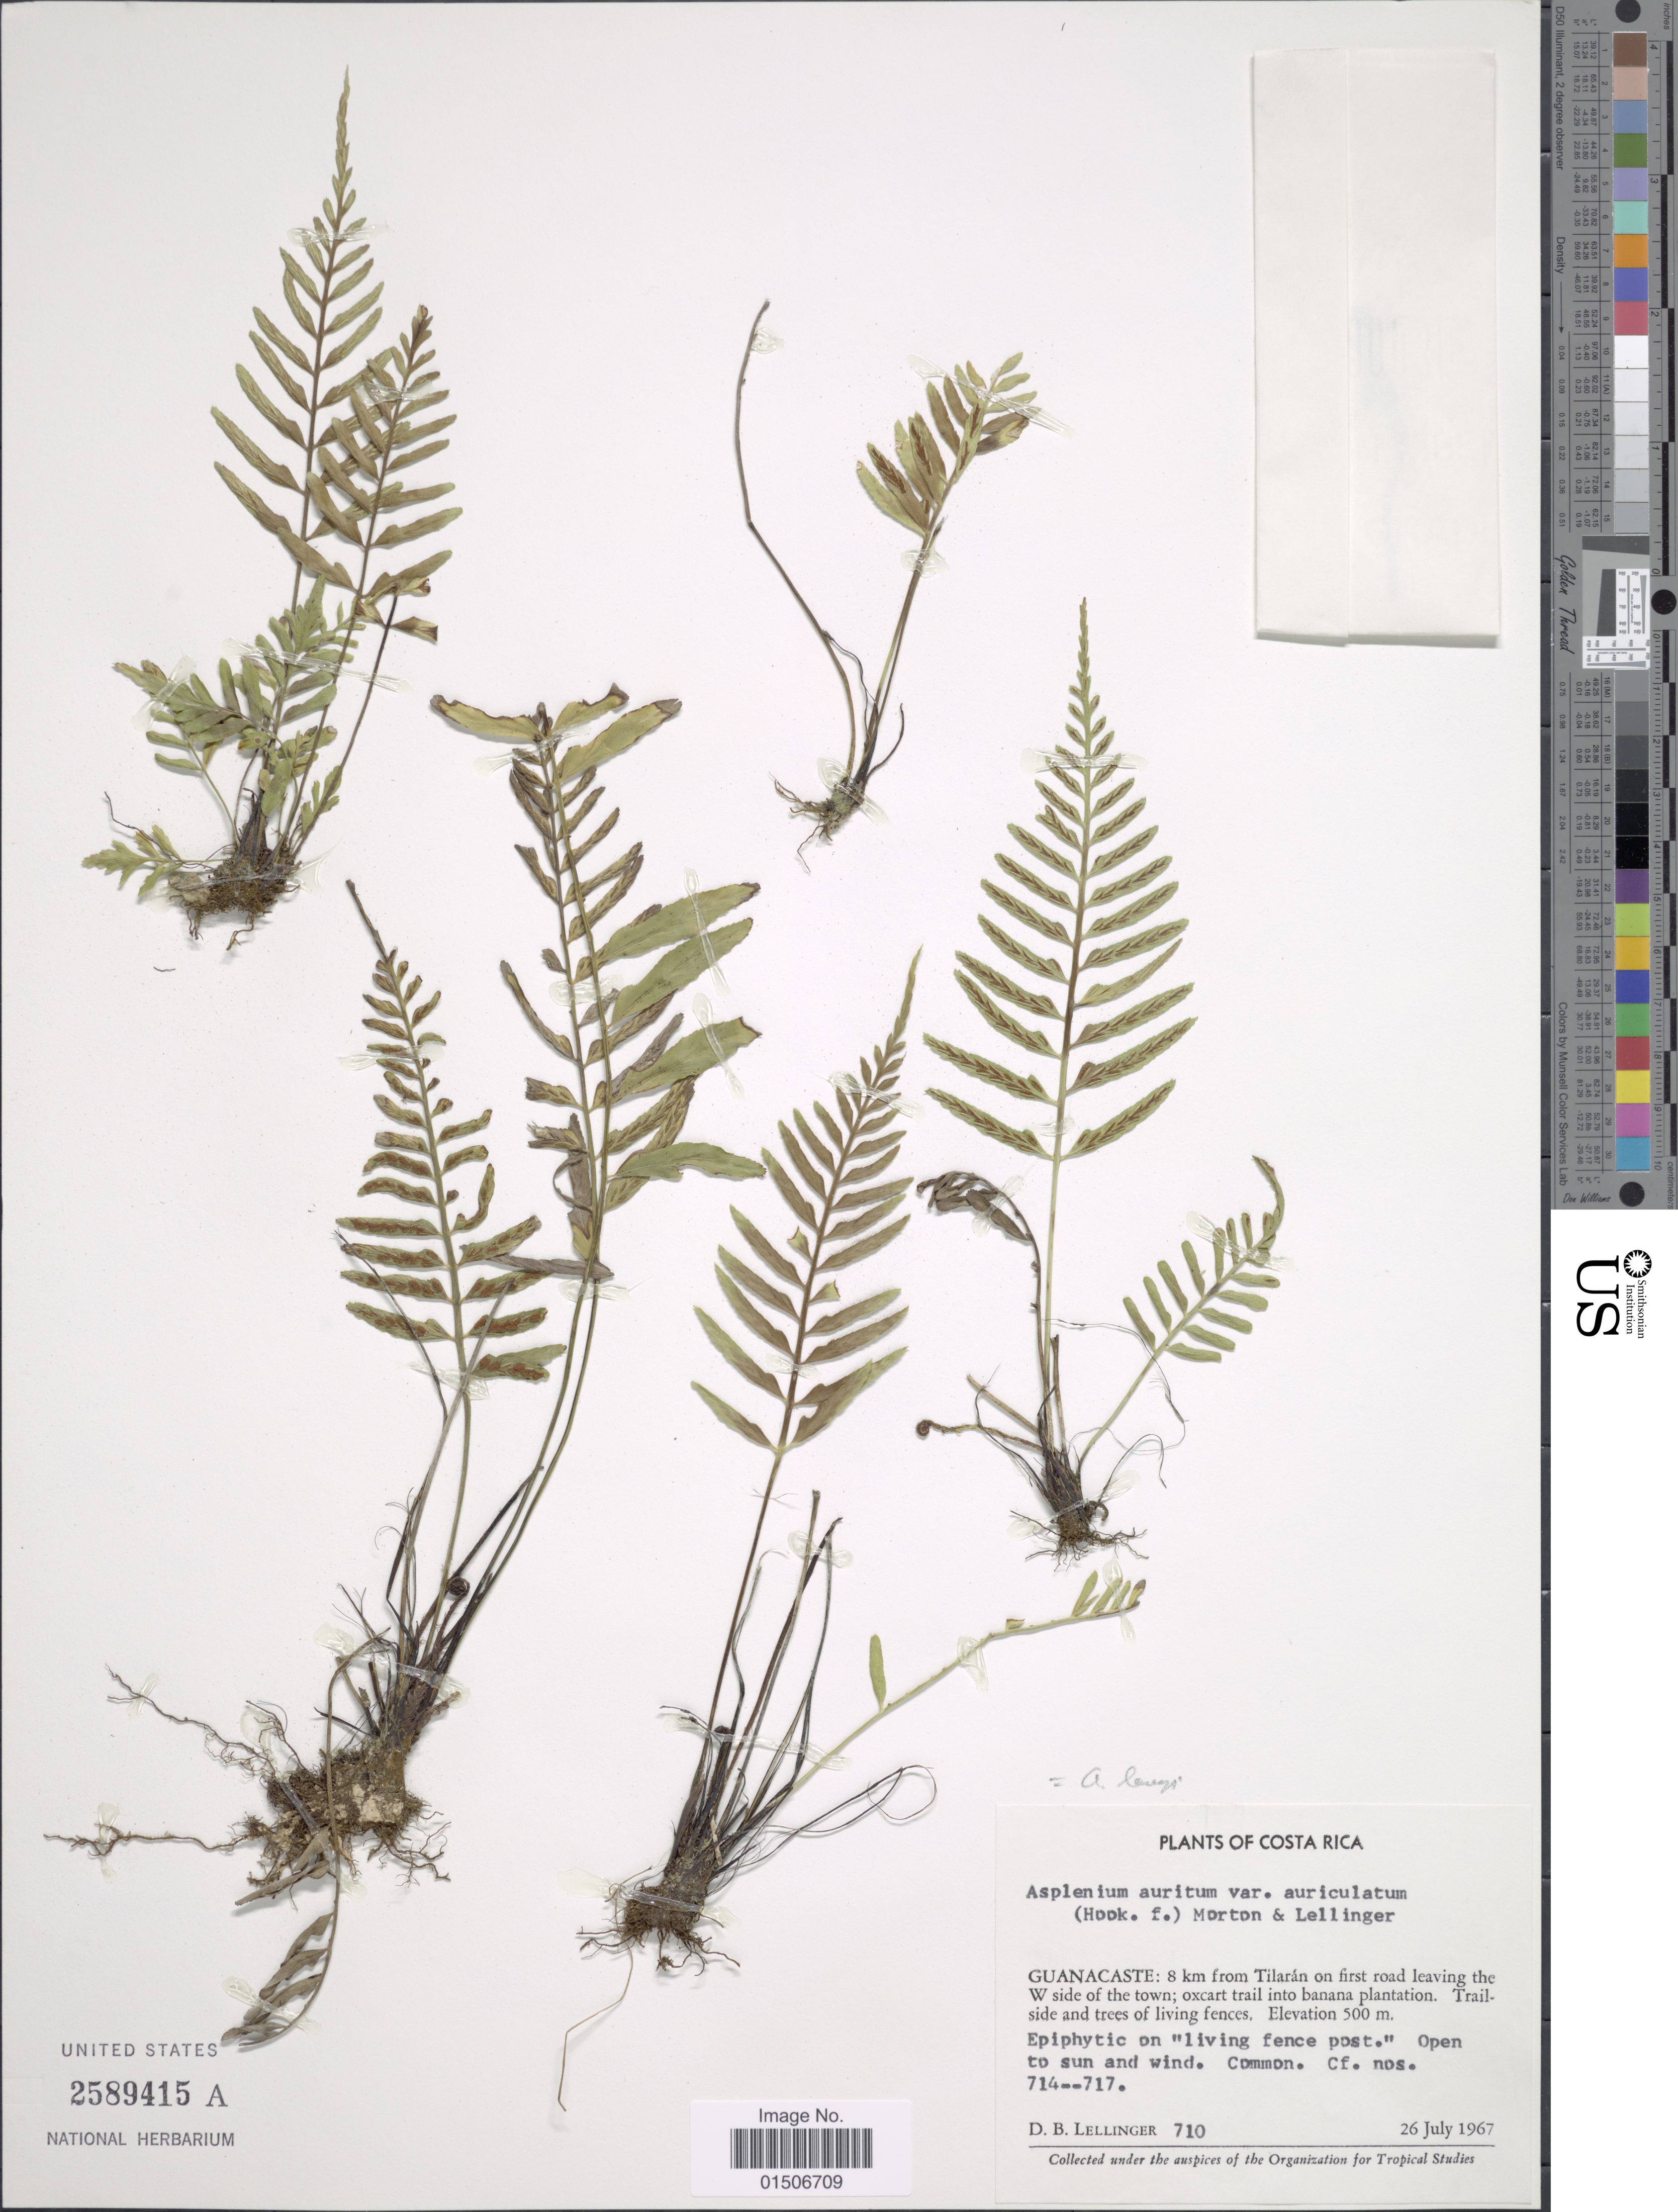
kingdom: Plantae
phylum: Tracheophyta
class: Polypodiopsida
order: Polypodiales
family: Aspleniaceae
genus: Asplenium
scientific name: Asplenium levyi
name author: E. Fourn.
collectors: D. B. Lellinger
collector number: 710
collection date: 1967-07-26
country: Costa Rica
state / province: Guanacaste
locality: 8 km from Tilarán on first road leaving the W side of the town; oxcrt trail into banana plantation. Trailside and trees of living fences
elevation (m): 500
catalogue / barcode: US 2589415A